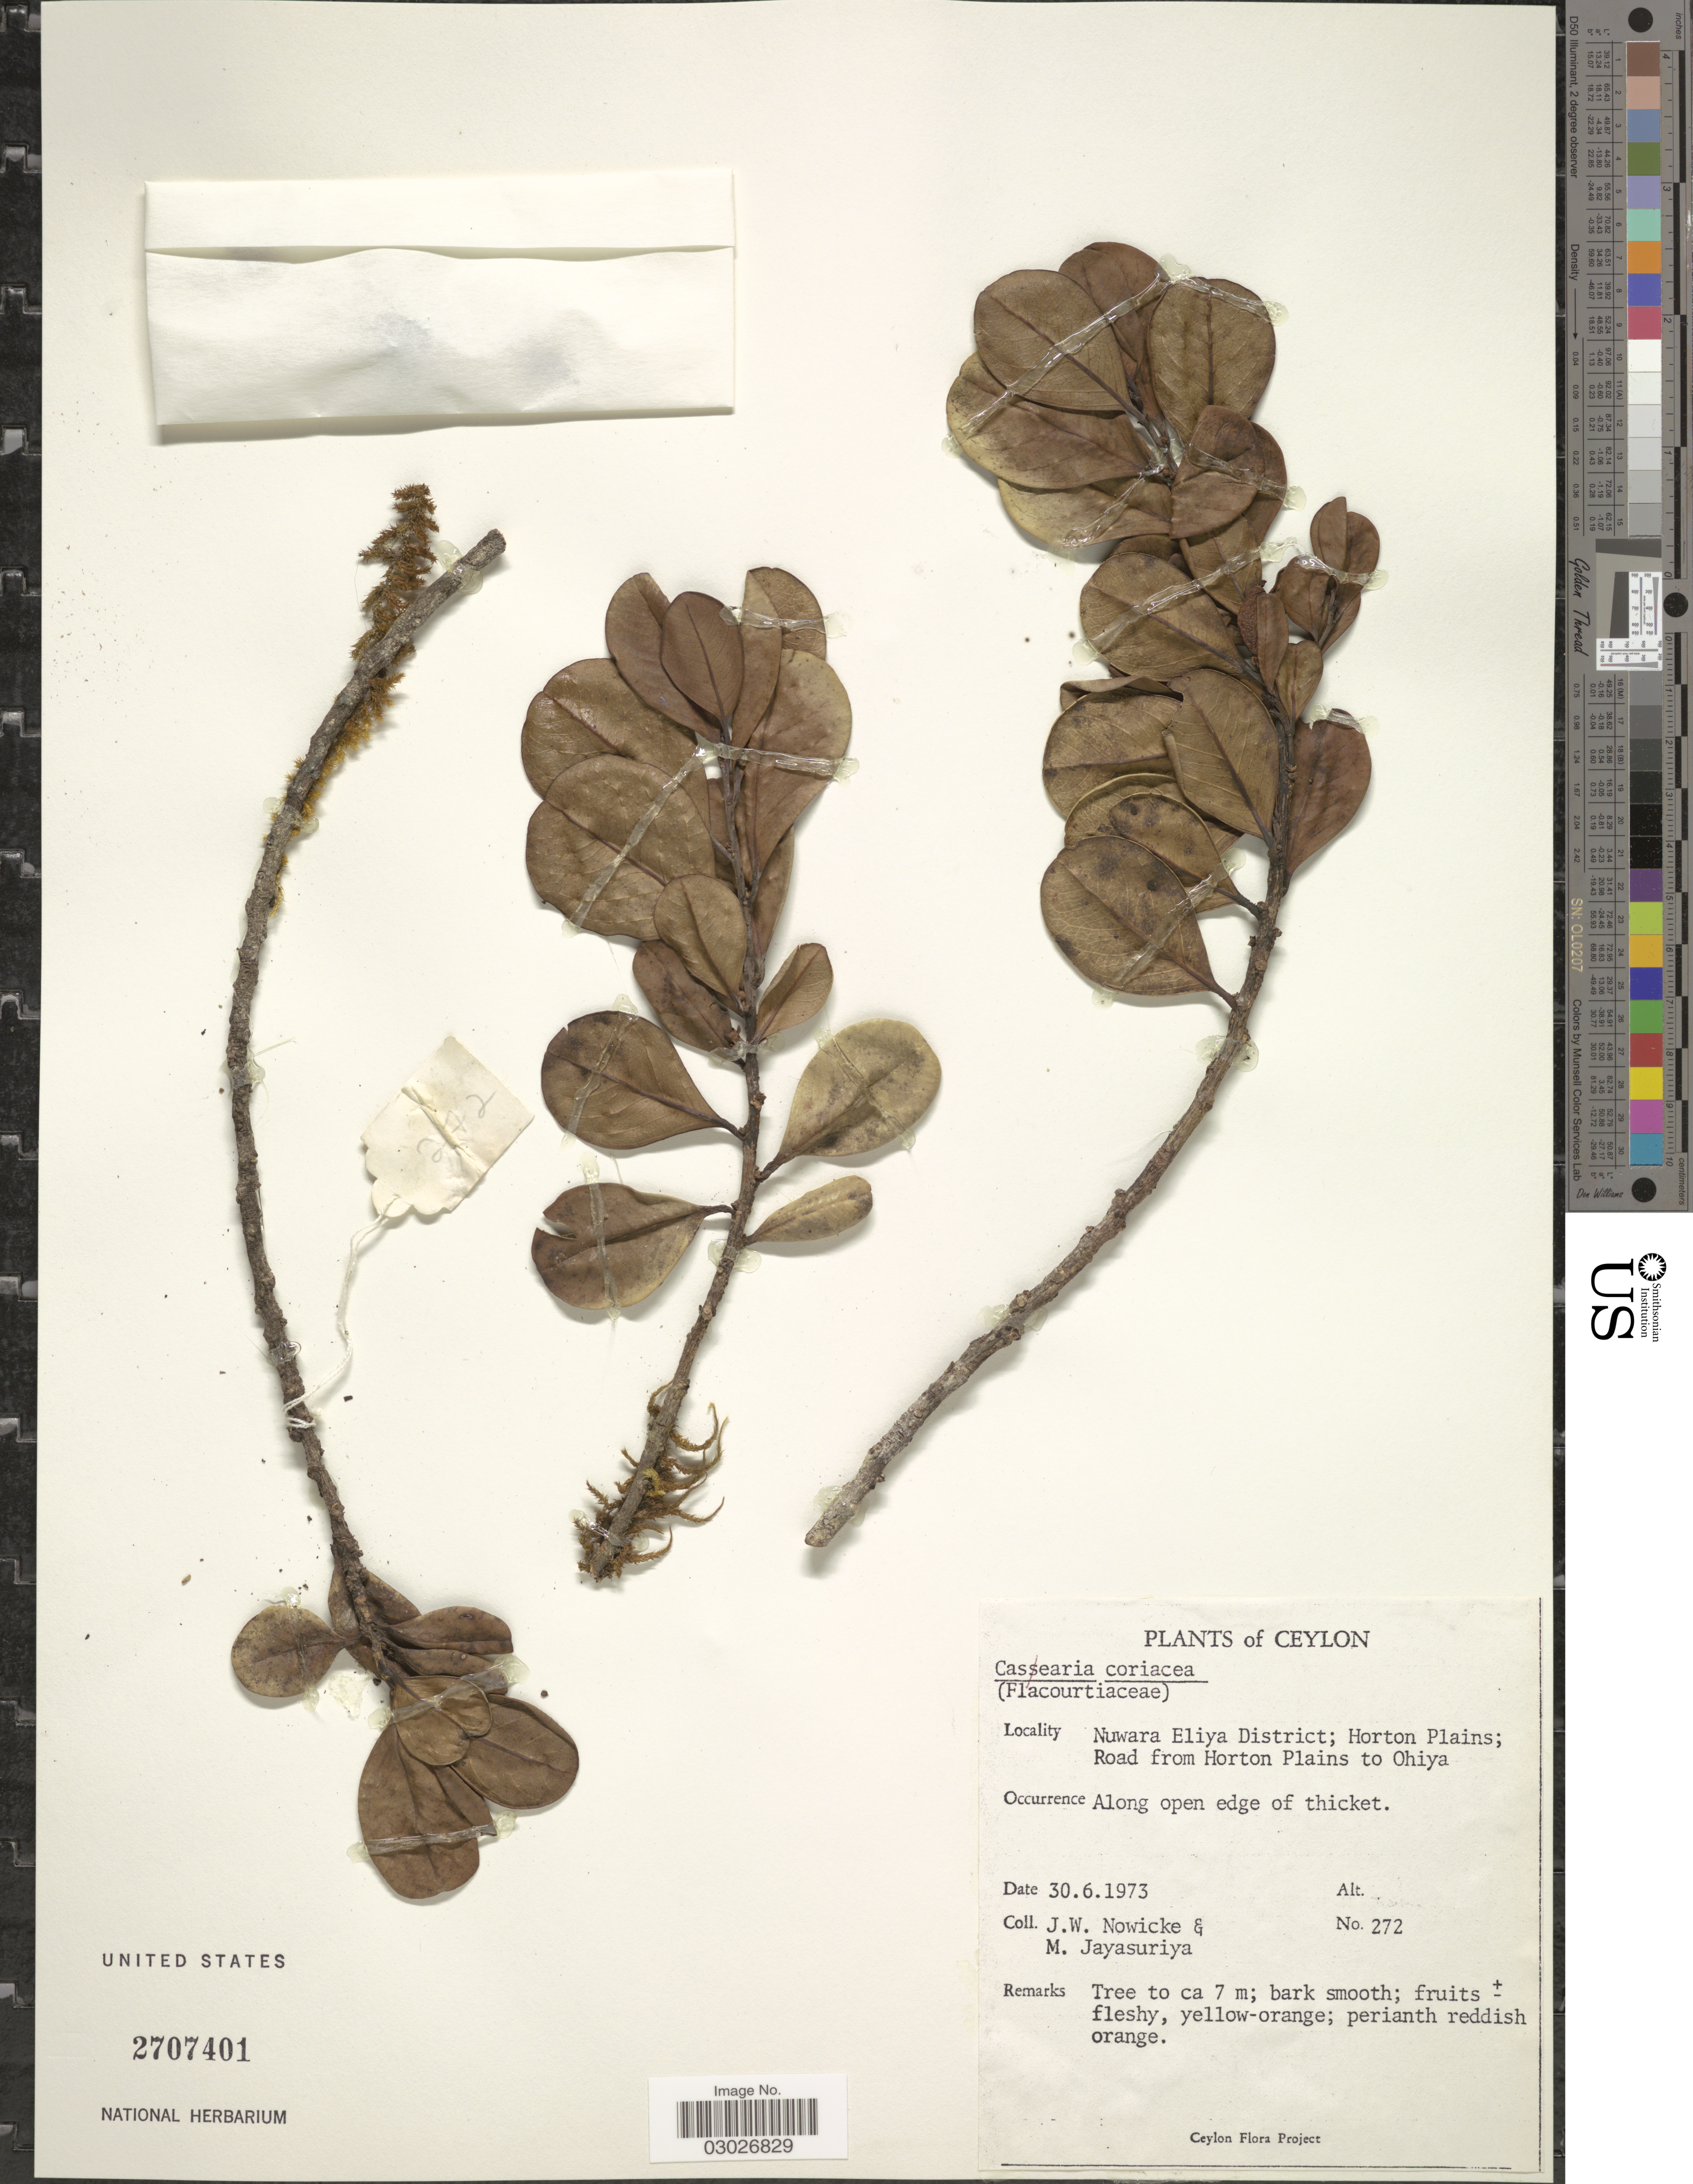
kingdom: Plantae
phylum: Tracheophyta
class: Magnoliopsida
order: Malpighiales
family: Salicaceae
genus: Casearia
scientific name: Casearia coriacea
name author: Vent.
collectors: J. W. Nowicke & M. Jayasuriya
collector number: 272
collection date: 1973-06-30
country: Sri Lanka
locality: Ceylon. Nuwara Eliya District; Horton Plains; Road from Horton Plains to Ohiya.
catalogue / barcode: US 2707401